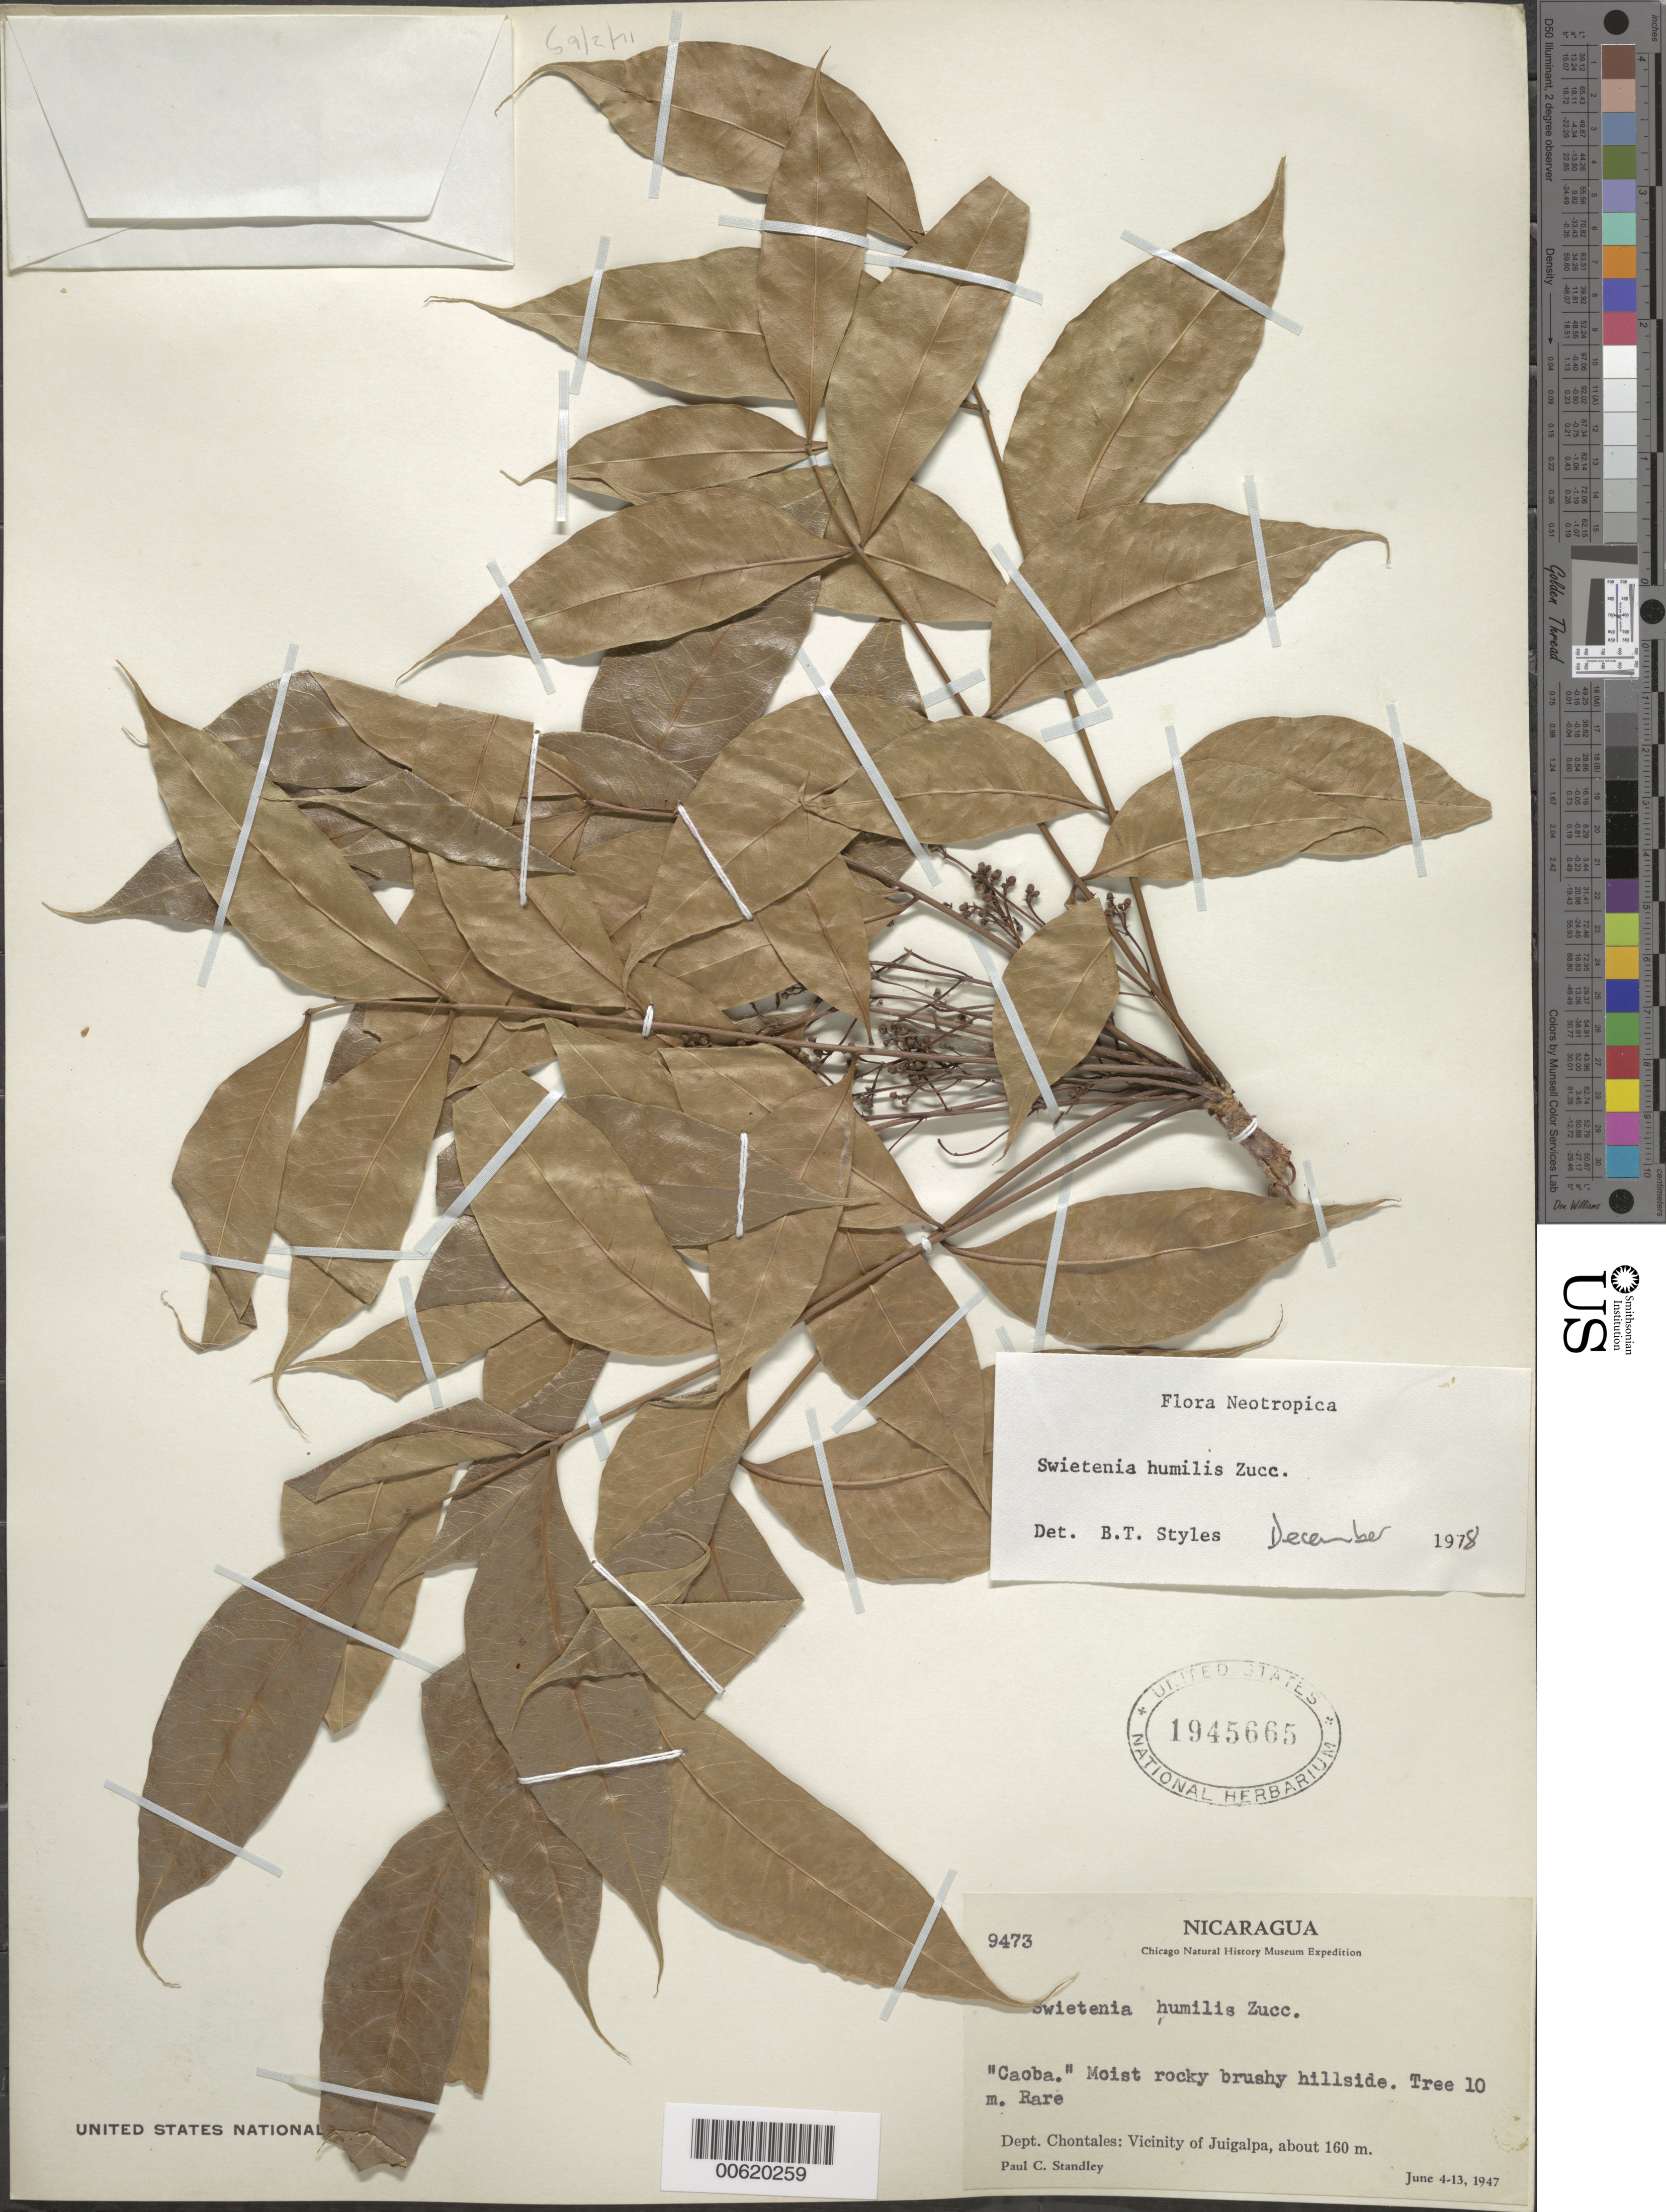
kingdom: Plantae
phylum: Tracheophyta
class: Magnoliopsida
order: Sapindales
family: Meliaceae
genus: Swietenia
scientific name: Swietenia humilis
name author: Zucc.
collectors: P. C. Standley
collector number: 0473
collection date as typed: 04 Jun 1947 to 13 Jun 1947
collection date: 1947-06-04/1947-06-13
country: Nicaragua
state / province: Chontales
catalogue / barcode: US 1945665